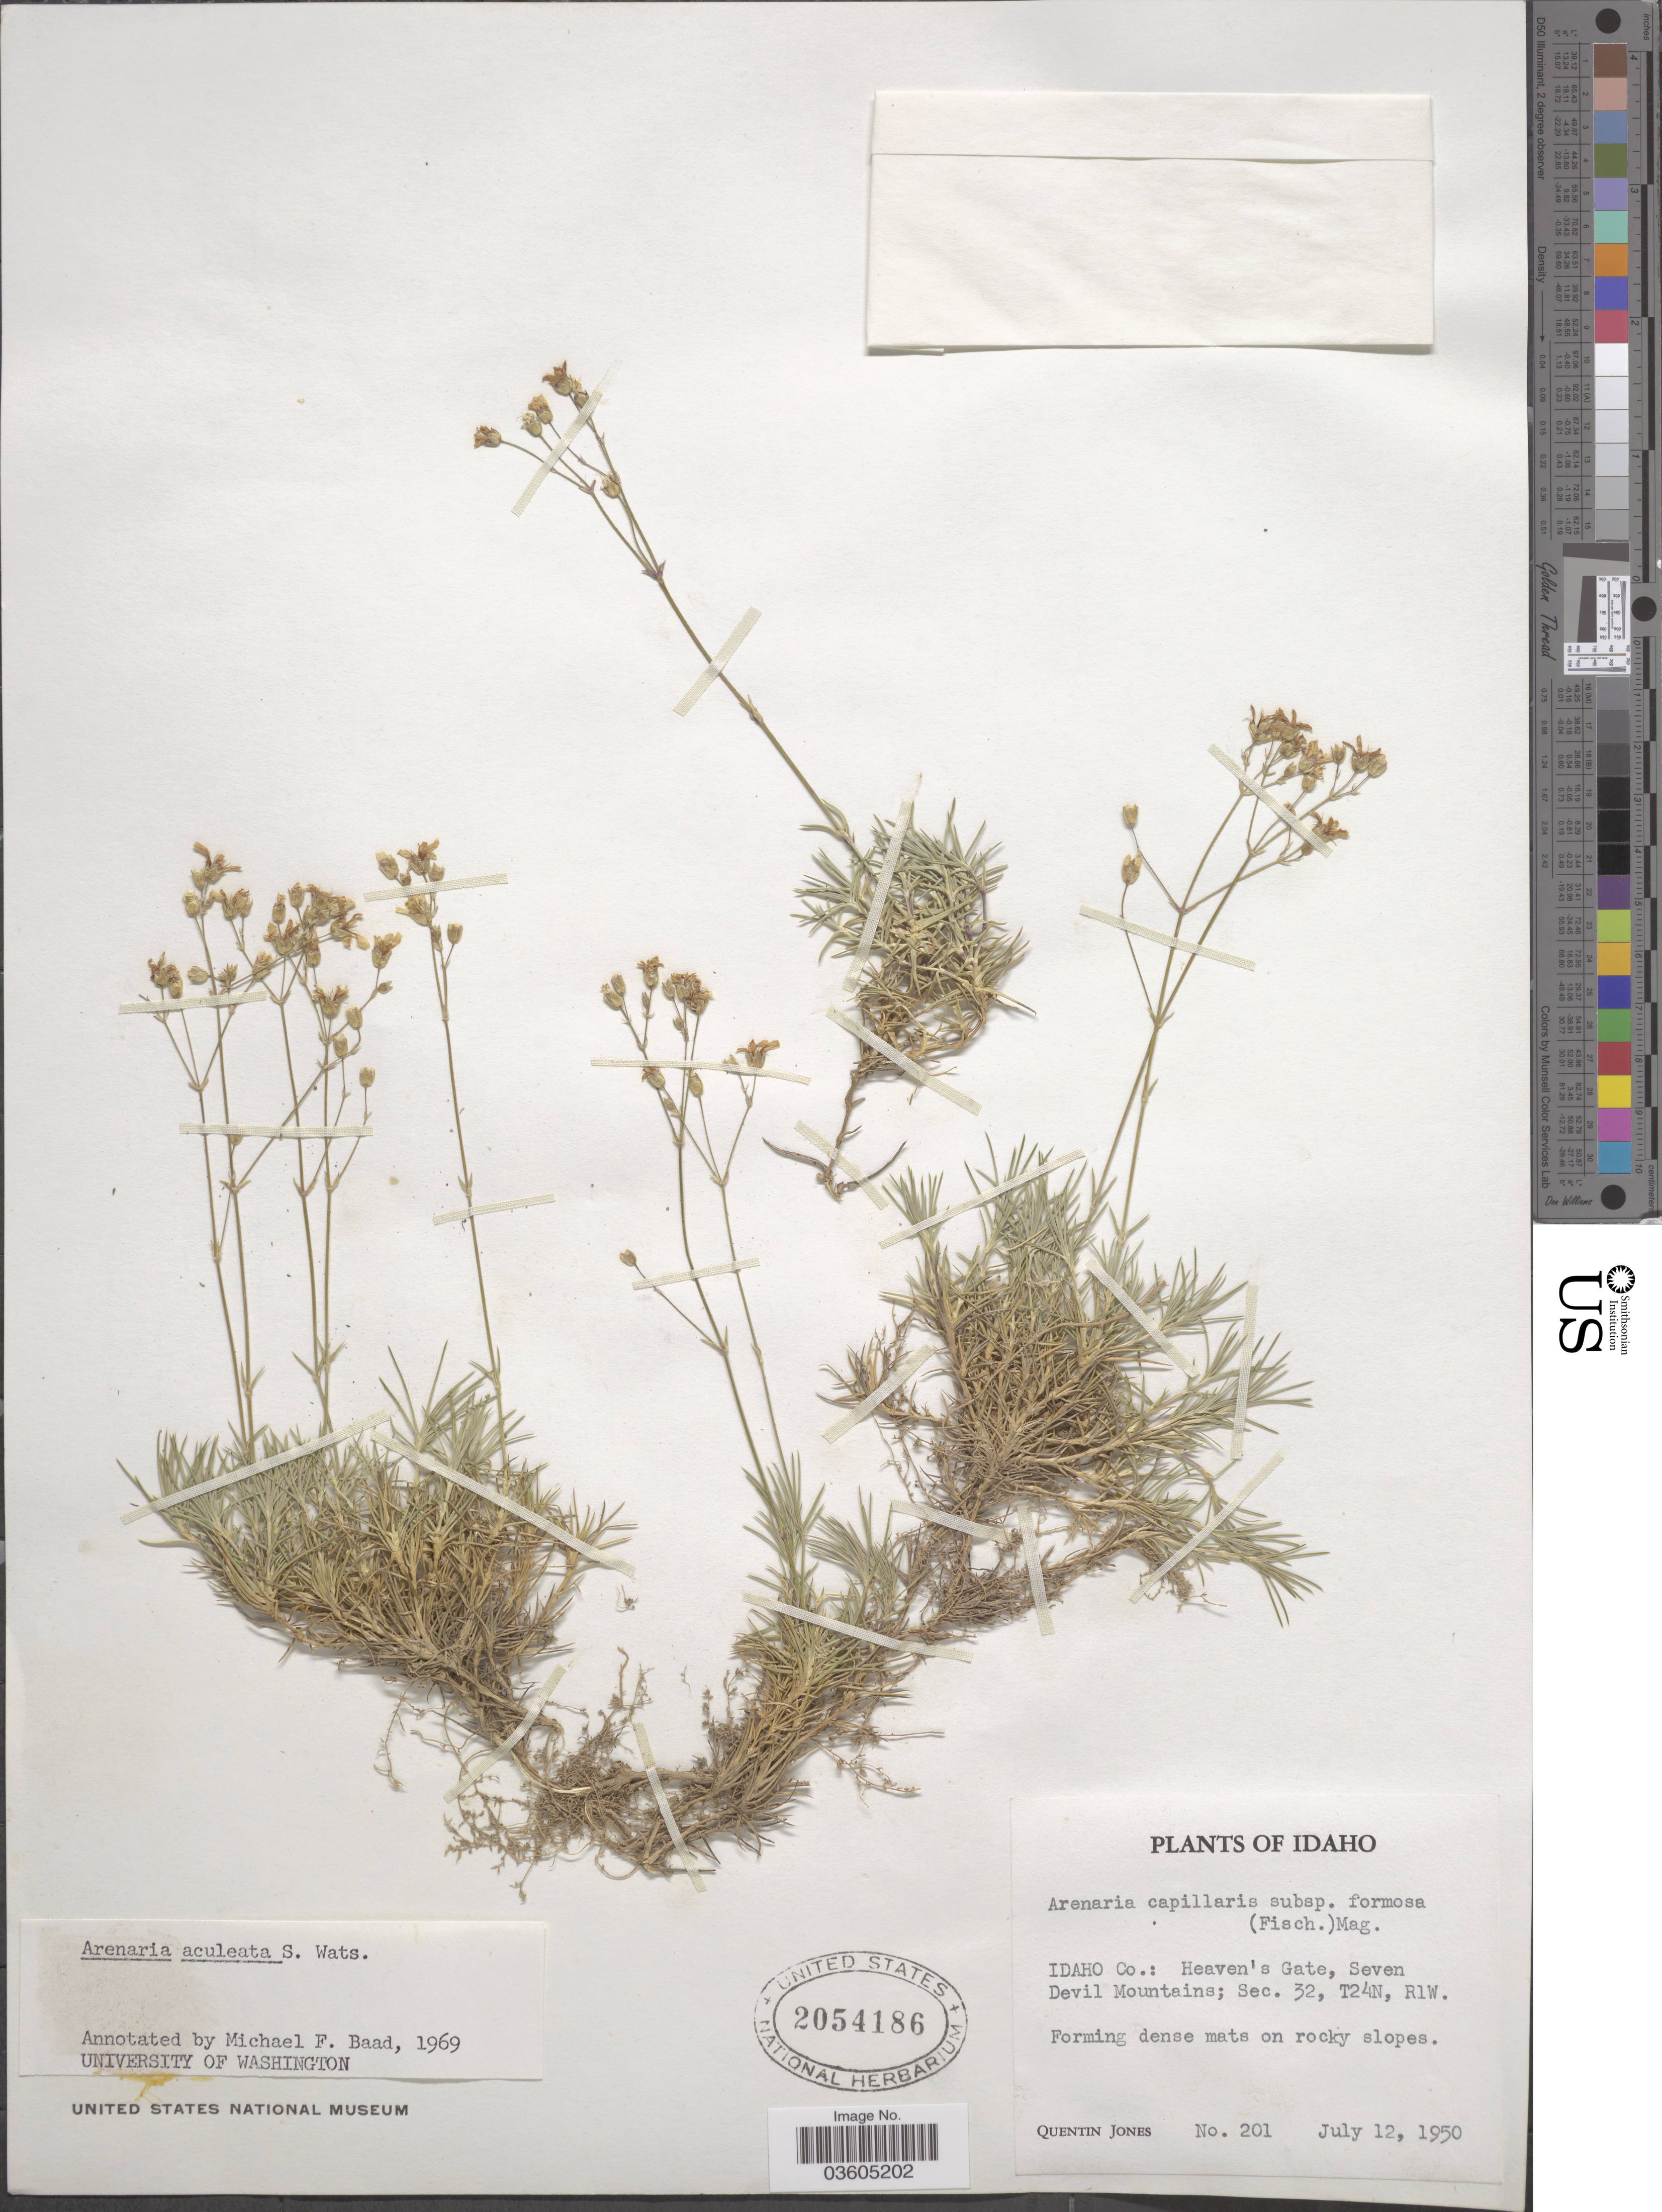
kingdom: Plantae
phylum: Tracheophyta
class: Magnoliopsida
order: Caryophyllales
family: Caryophyllaceae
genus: Eremogone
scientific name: Eremogone aculeata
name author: (S. Watson) Ikonn.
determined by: U.S. National Herbarium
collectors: Q. Jones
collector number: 201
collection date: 1950-07-12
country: United States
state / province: Idaho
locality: Idaho Co.: Heaven's Gate, Seven Devil Mountains; Sec. 32, T24N, R1W.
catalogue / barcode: US 2054186